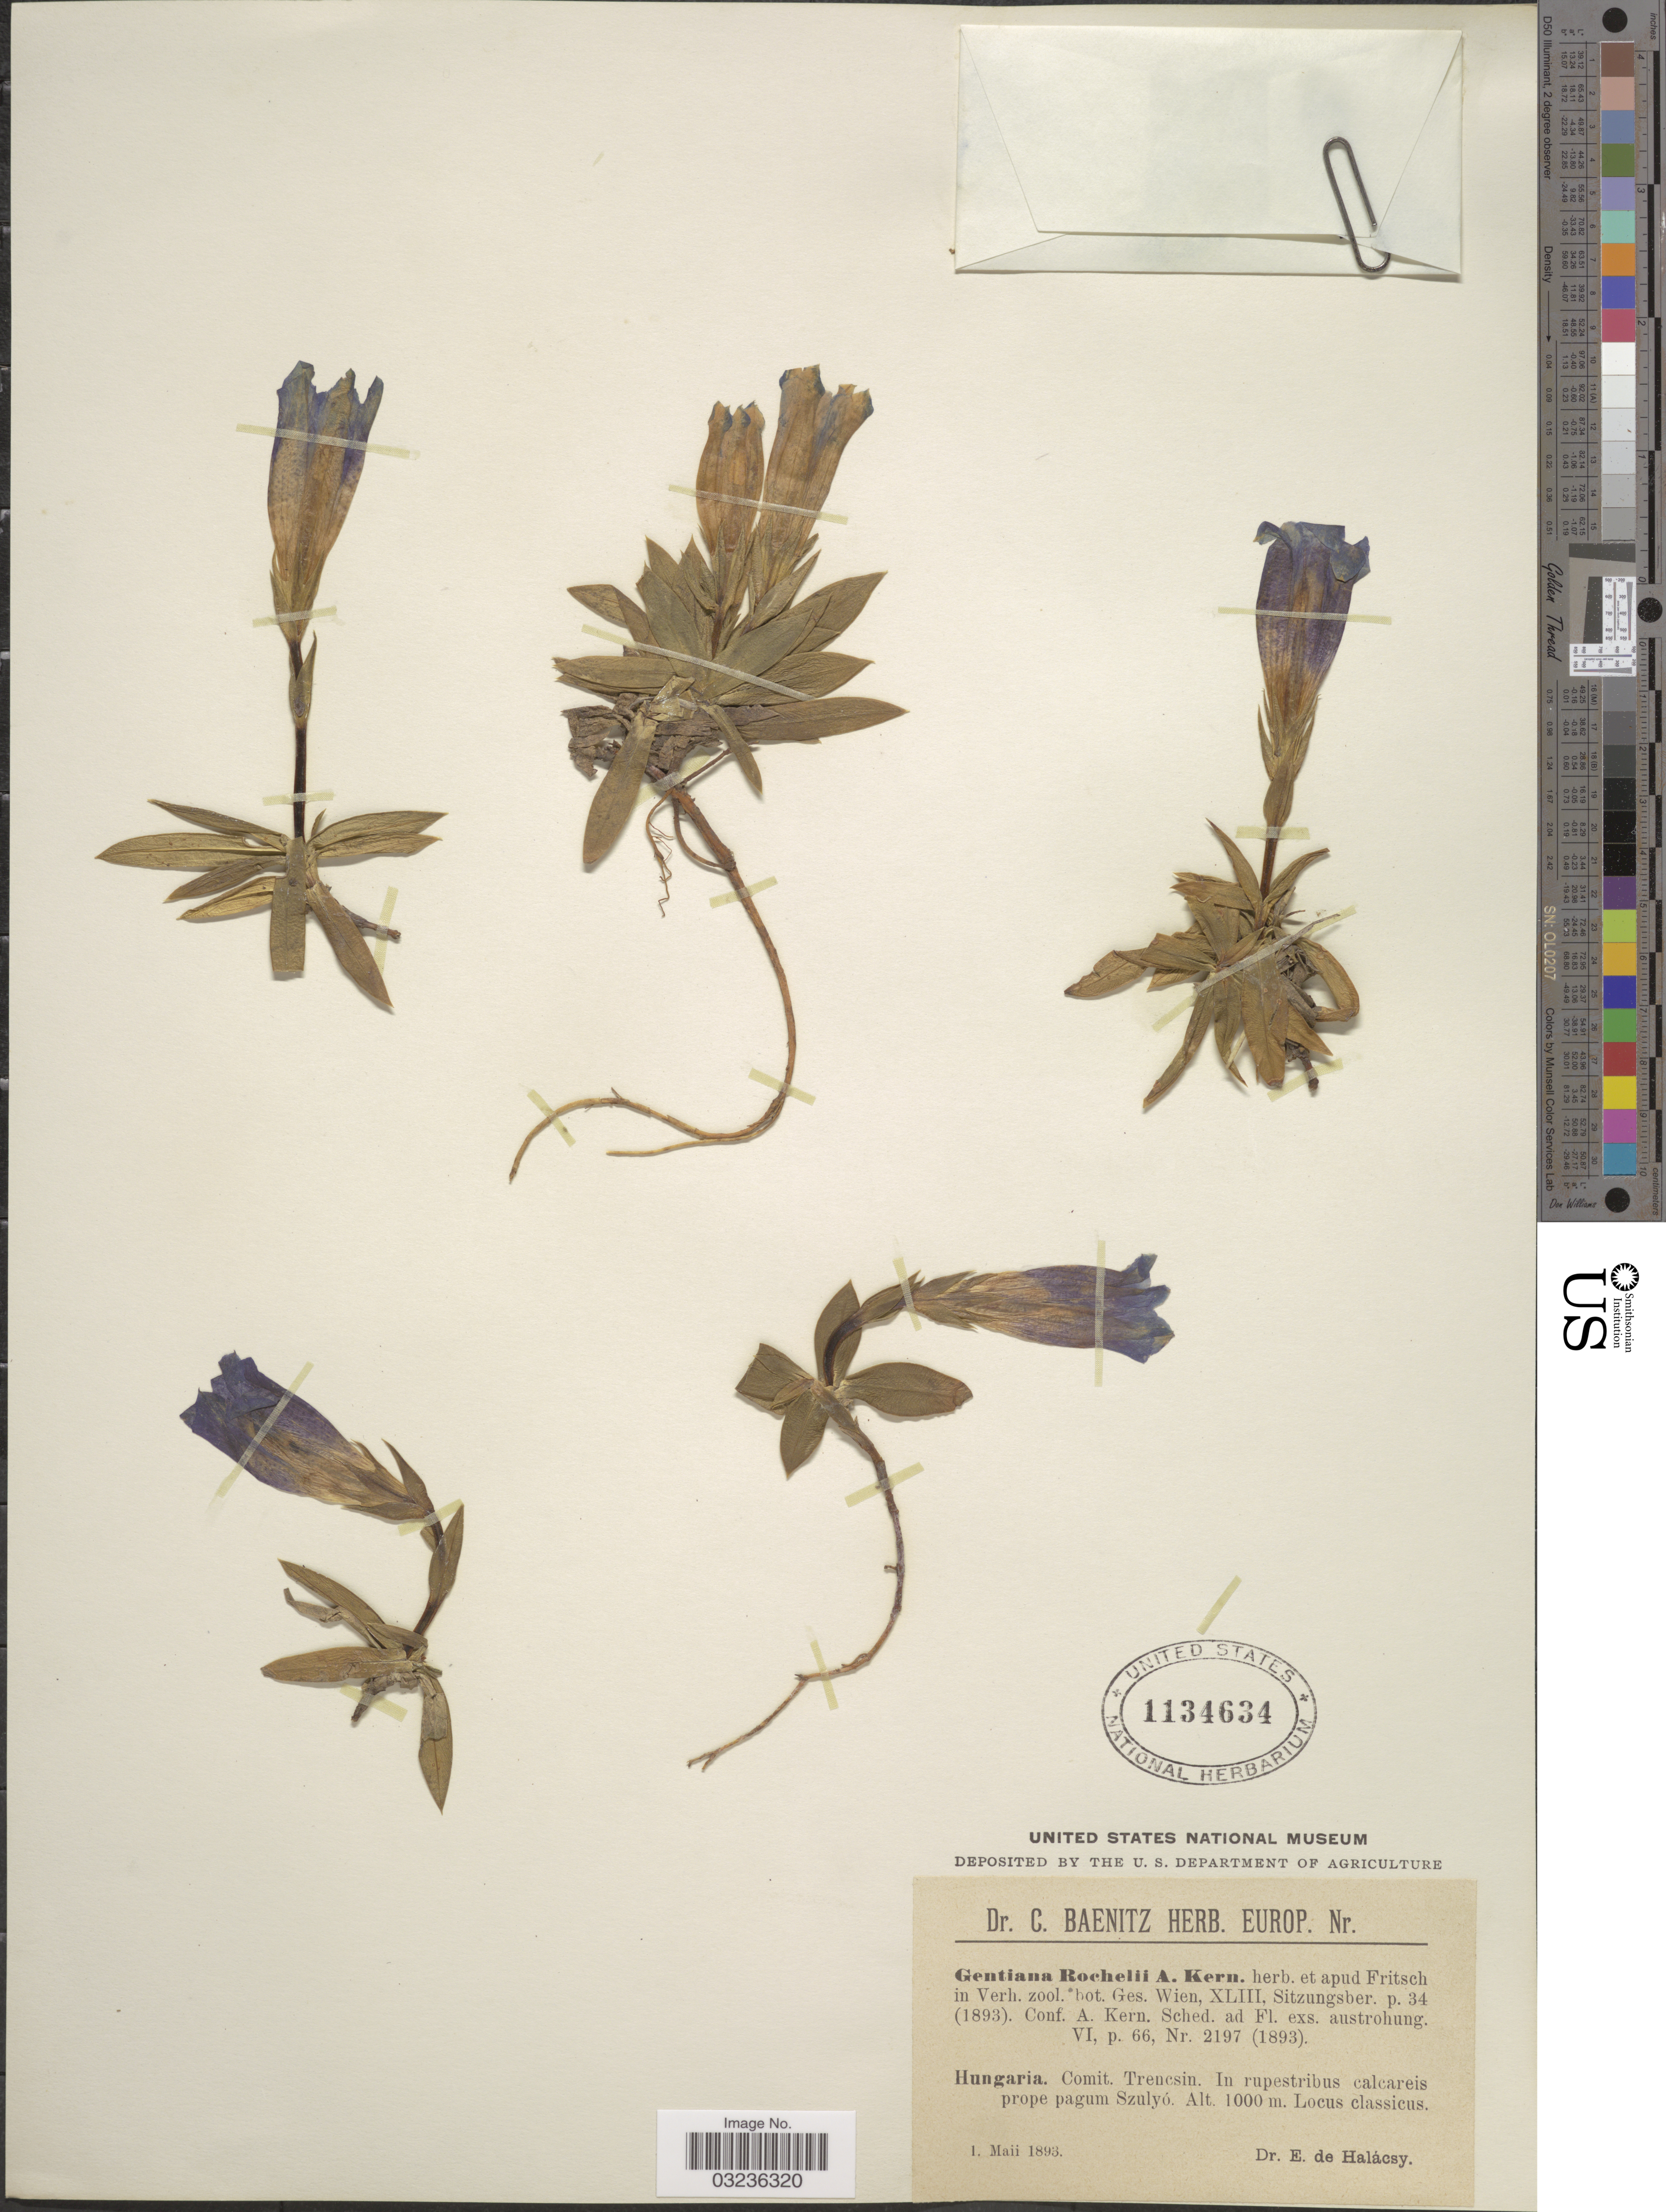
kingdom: Plantae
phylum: Tracheophyta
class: Magnoliopsida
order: Gentianales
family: Gentianaceae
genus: Gentiana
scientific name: Gentiana rochelii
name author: (A. Kern.) Borbás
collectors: E. von Halacsy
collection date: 1893-05-01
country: Hungary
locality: Comit. Trencsin. In rupestribus calcareis prope pagum Szulyó.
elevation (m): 1000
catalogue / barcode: US 1134634